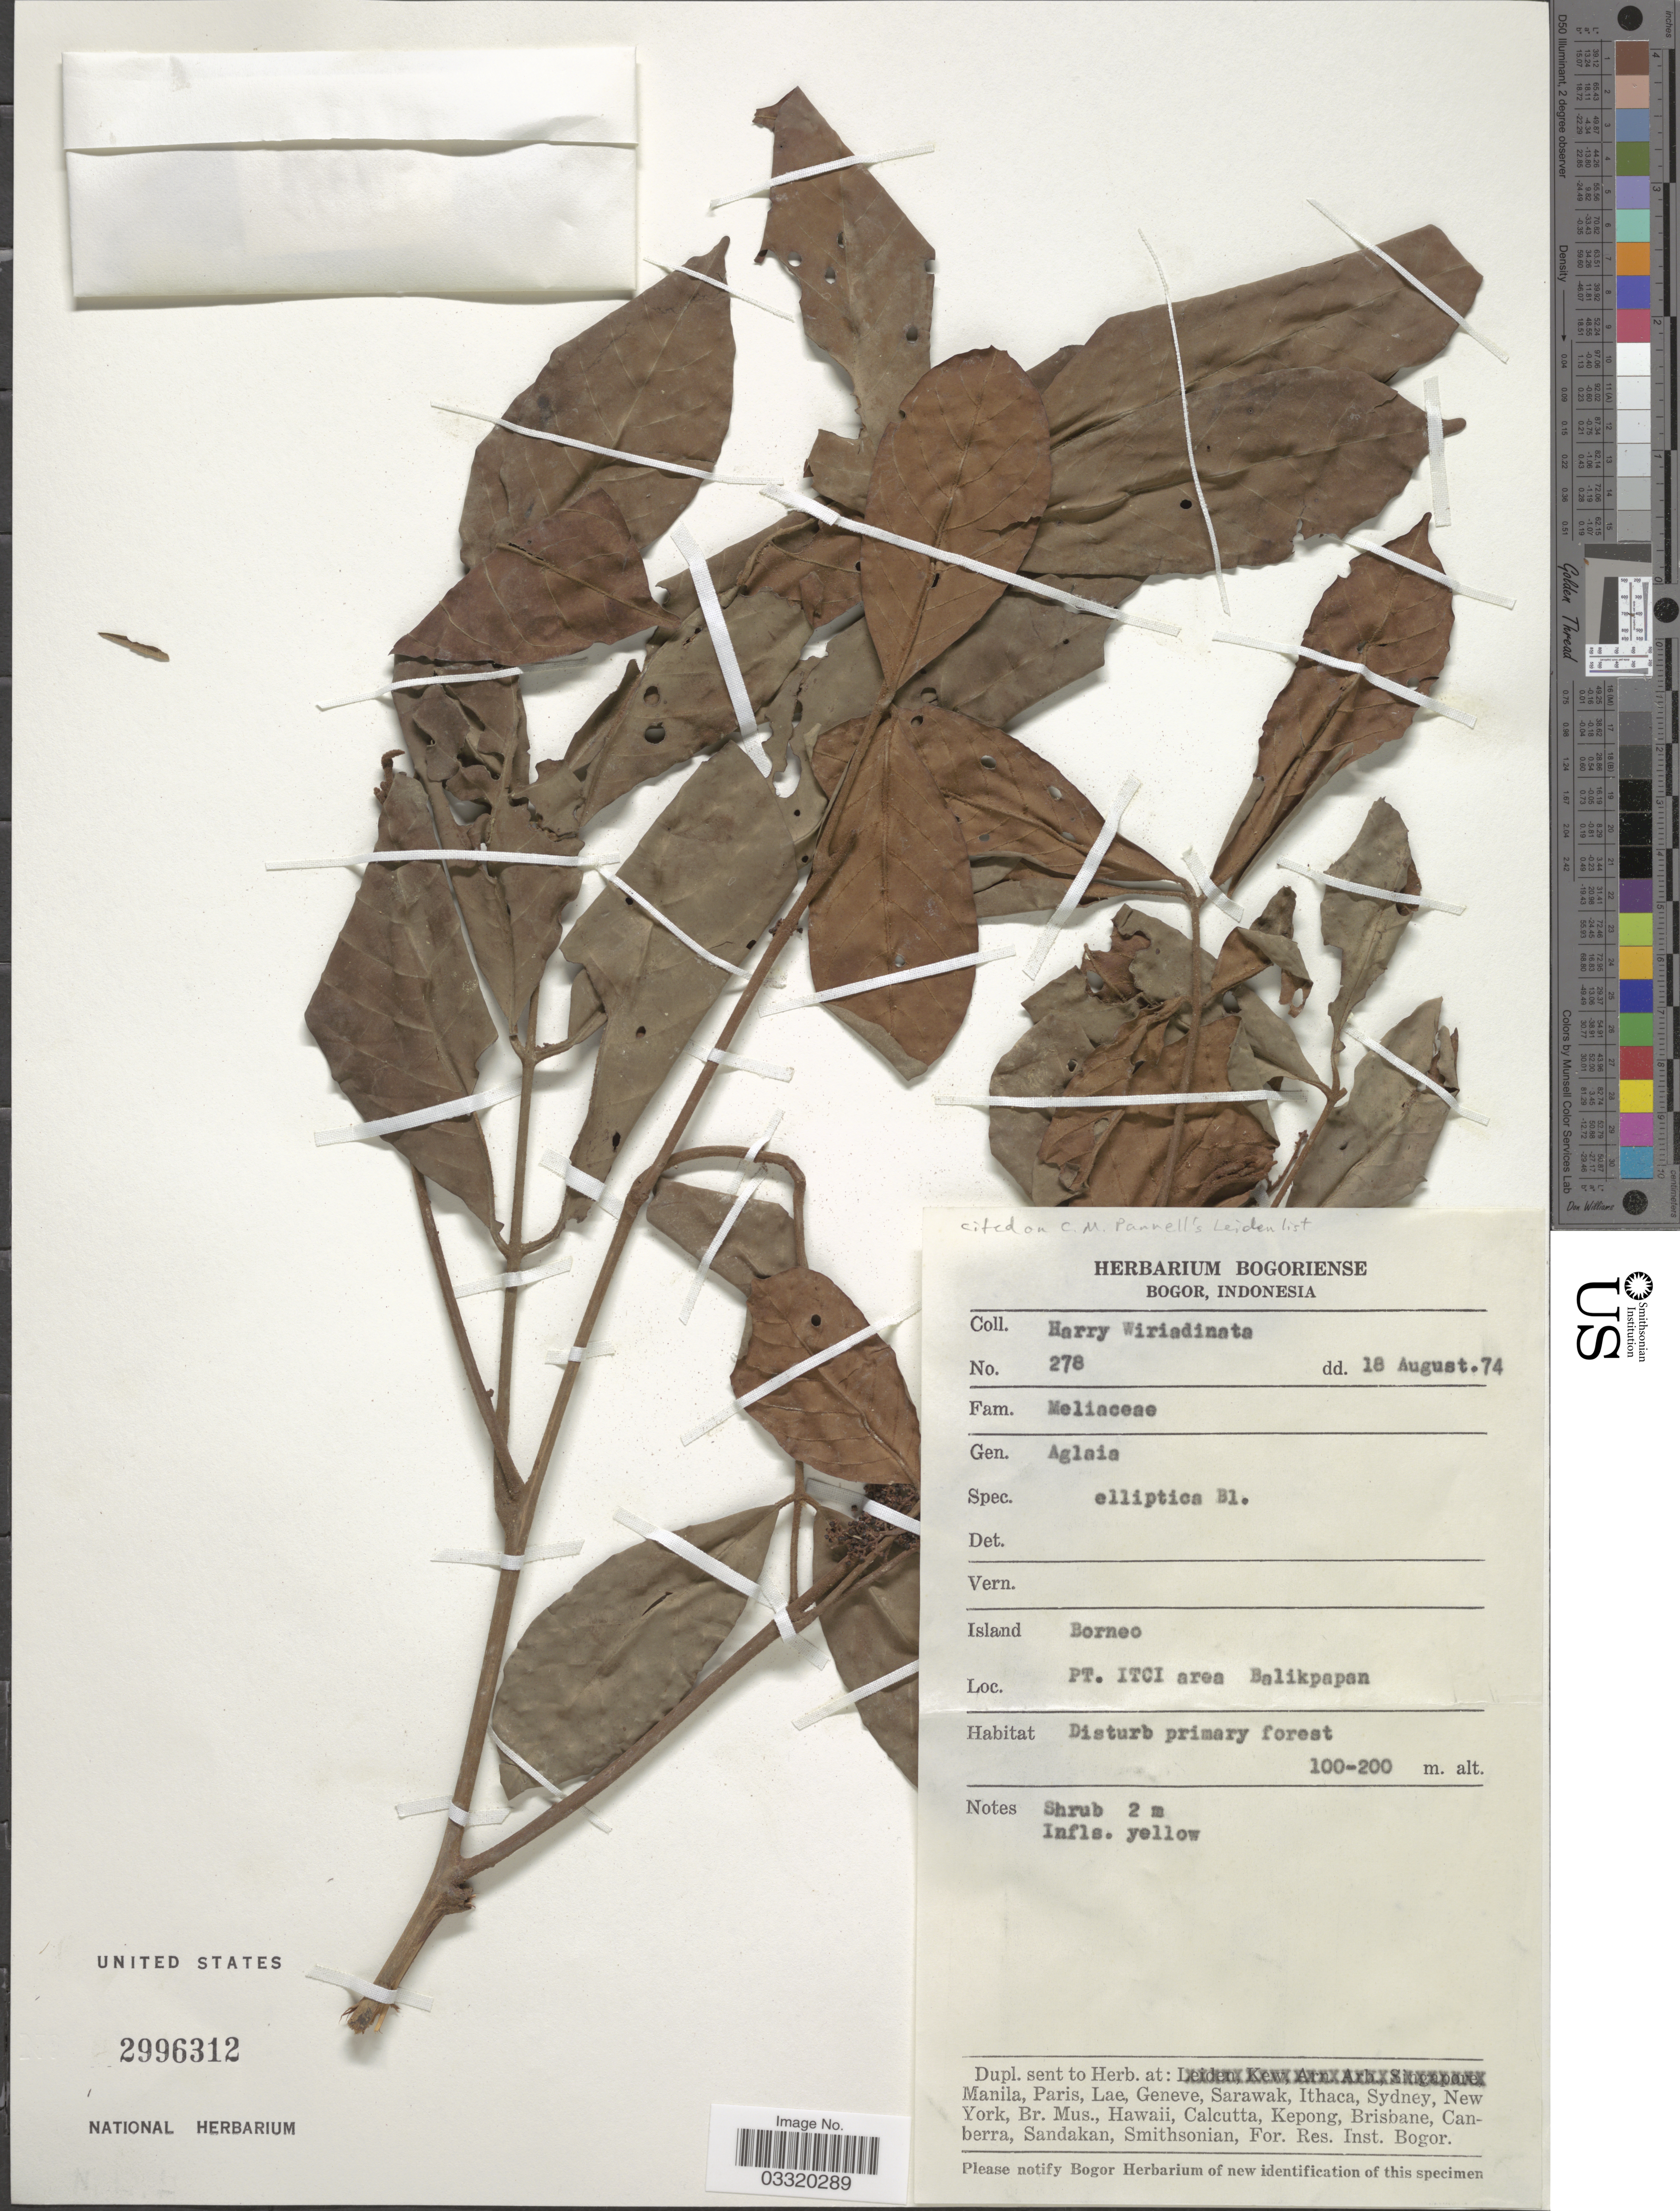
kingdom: Plantae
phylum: Tracheophyta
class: Magnoliopsida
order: Sapindales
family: Meliaceae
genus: Aglaia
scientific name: Aglaia elliptica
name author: Blume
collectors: H. Wiriadinata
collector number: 278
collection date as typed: Transcribed d/m/y: 18/8/74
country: Indonesia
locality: Island Borneo. PT. ITCI area Balikpapan.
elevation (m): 100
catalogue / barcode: US 2996312